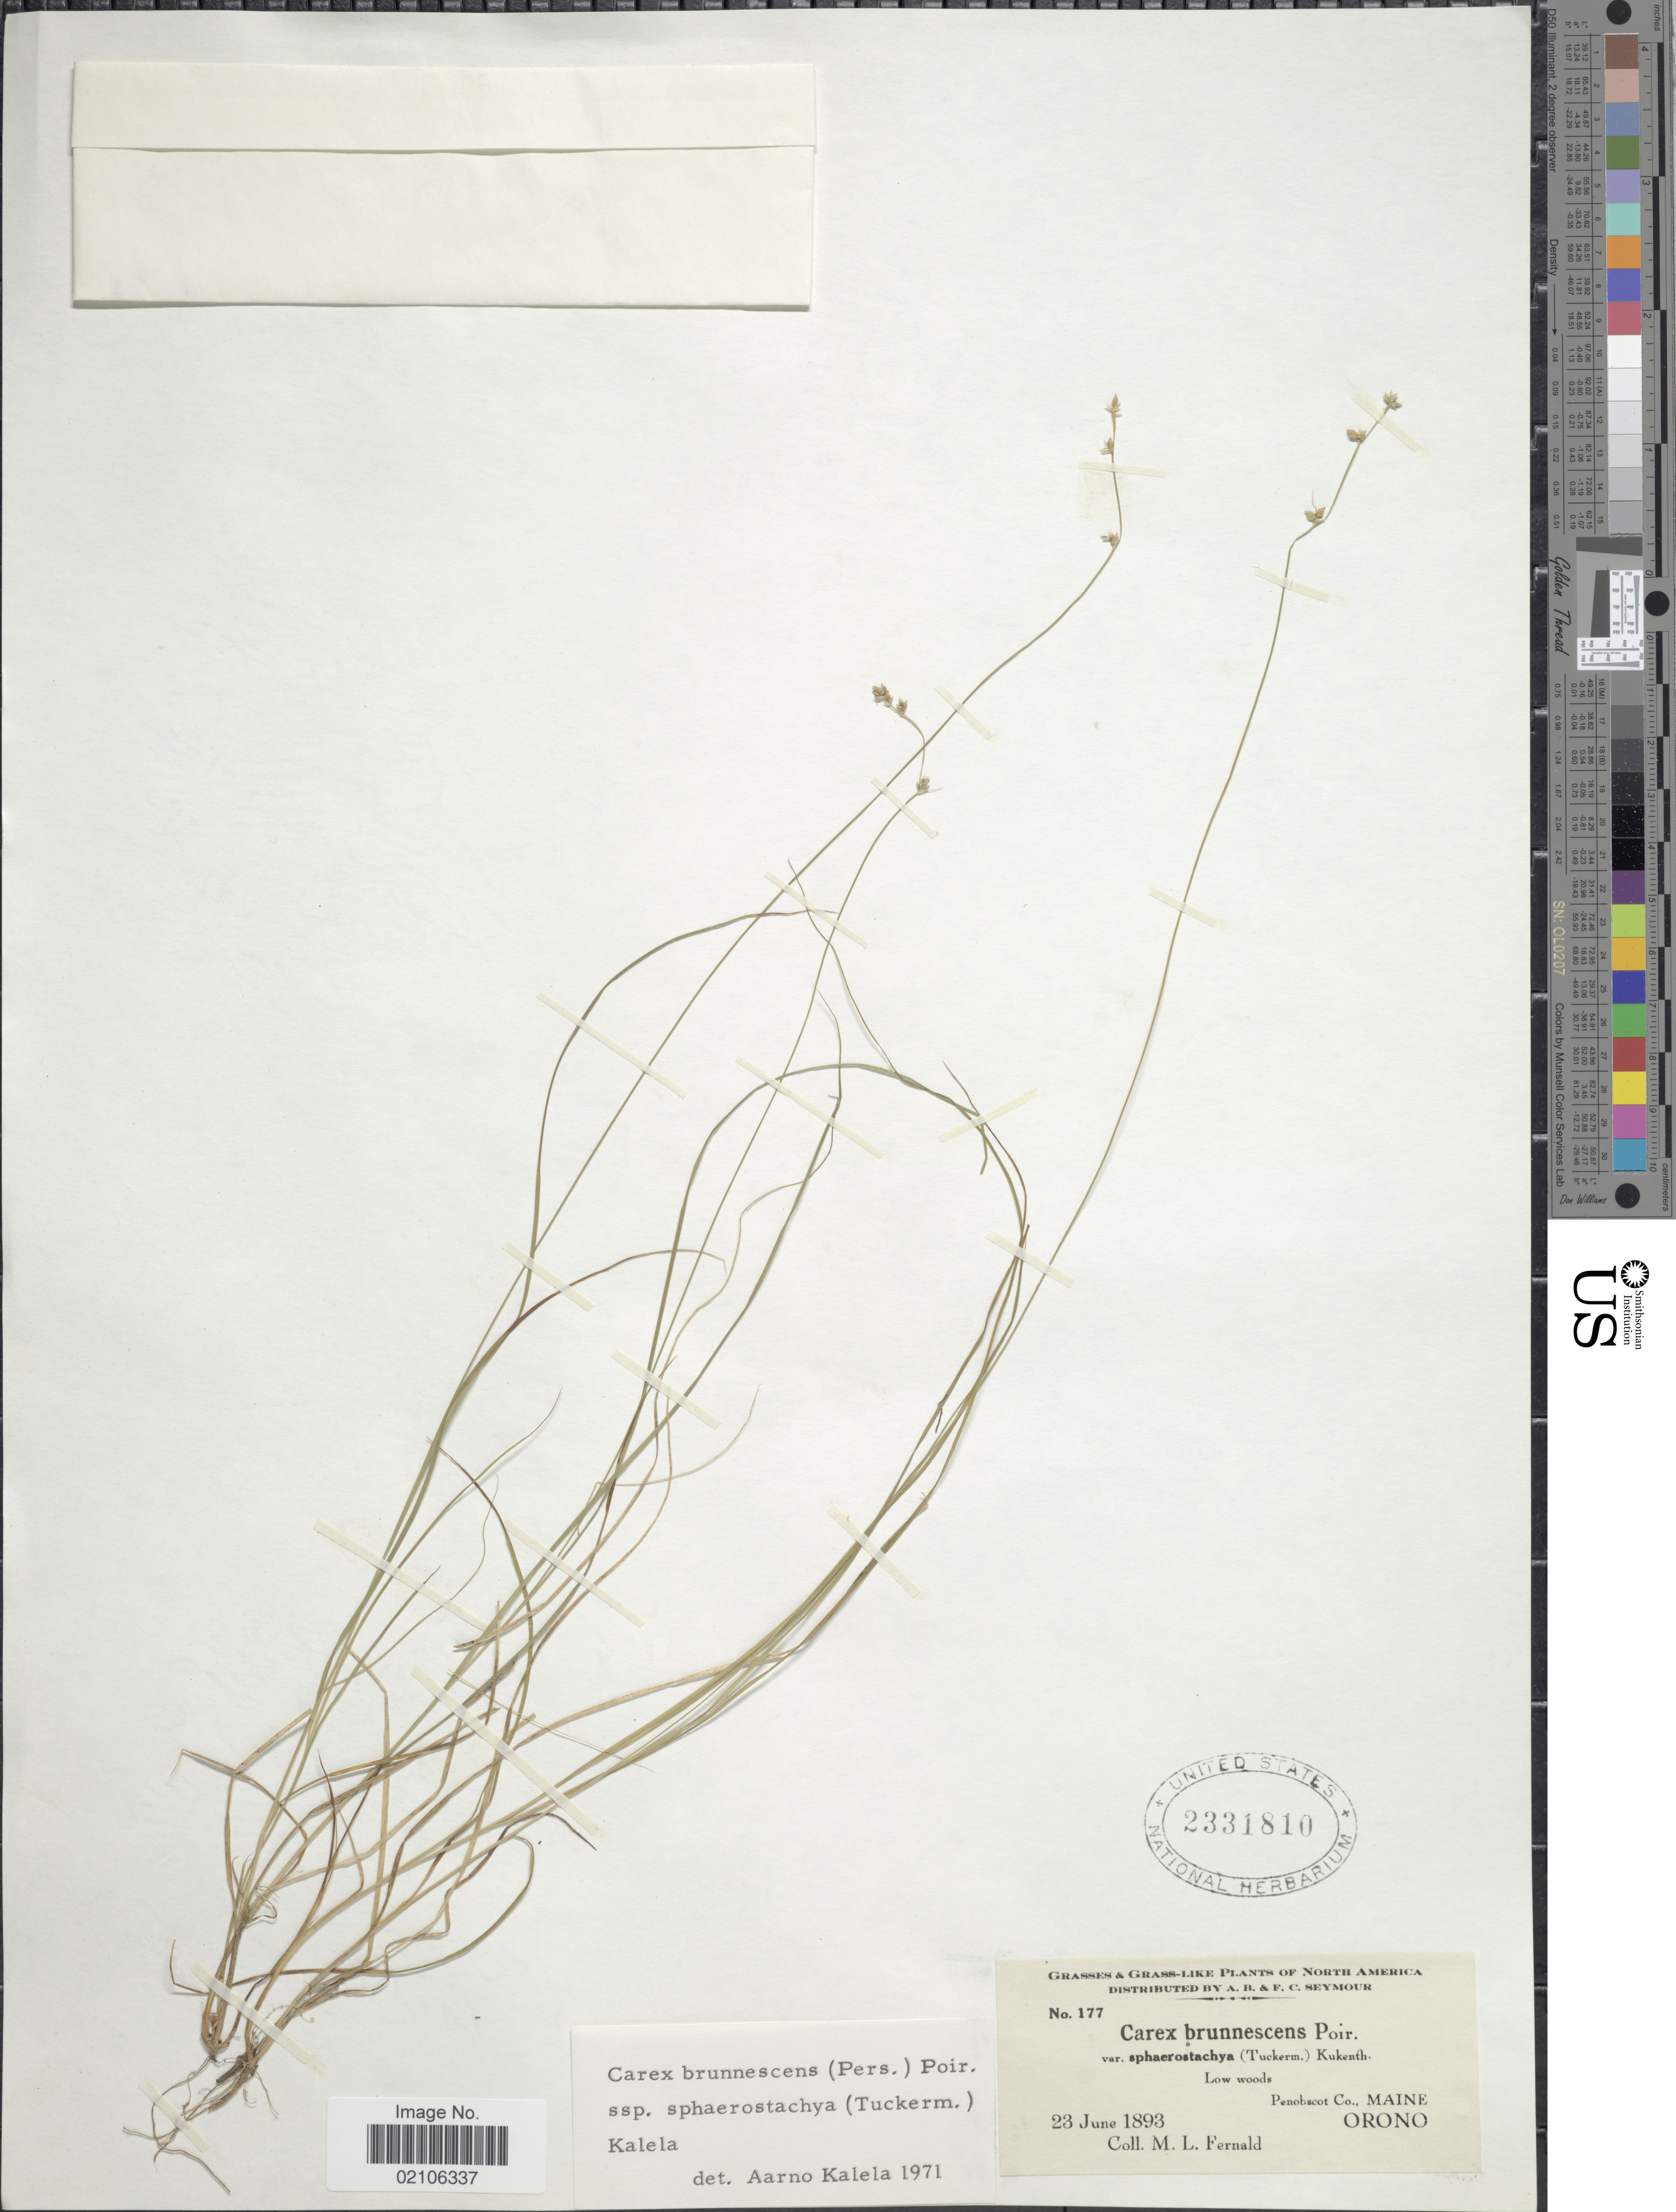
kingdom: Plantae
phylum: Tracheophyta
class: Liliopsida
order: Poales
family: Cyperaceae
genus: Carex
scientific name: Carex brunnescens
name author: (Pers.) Poir.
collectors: M. L. Fernald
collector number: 177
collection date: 1893-06-23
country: United States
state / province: Maine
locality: Low woods, Penobscot Co., Orono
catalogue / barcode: US 2331810